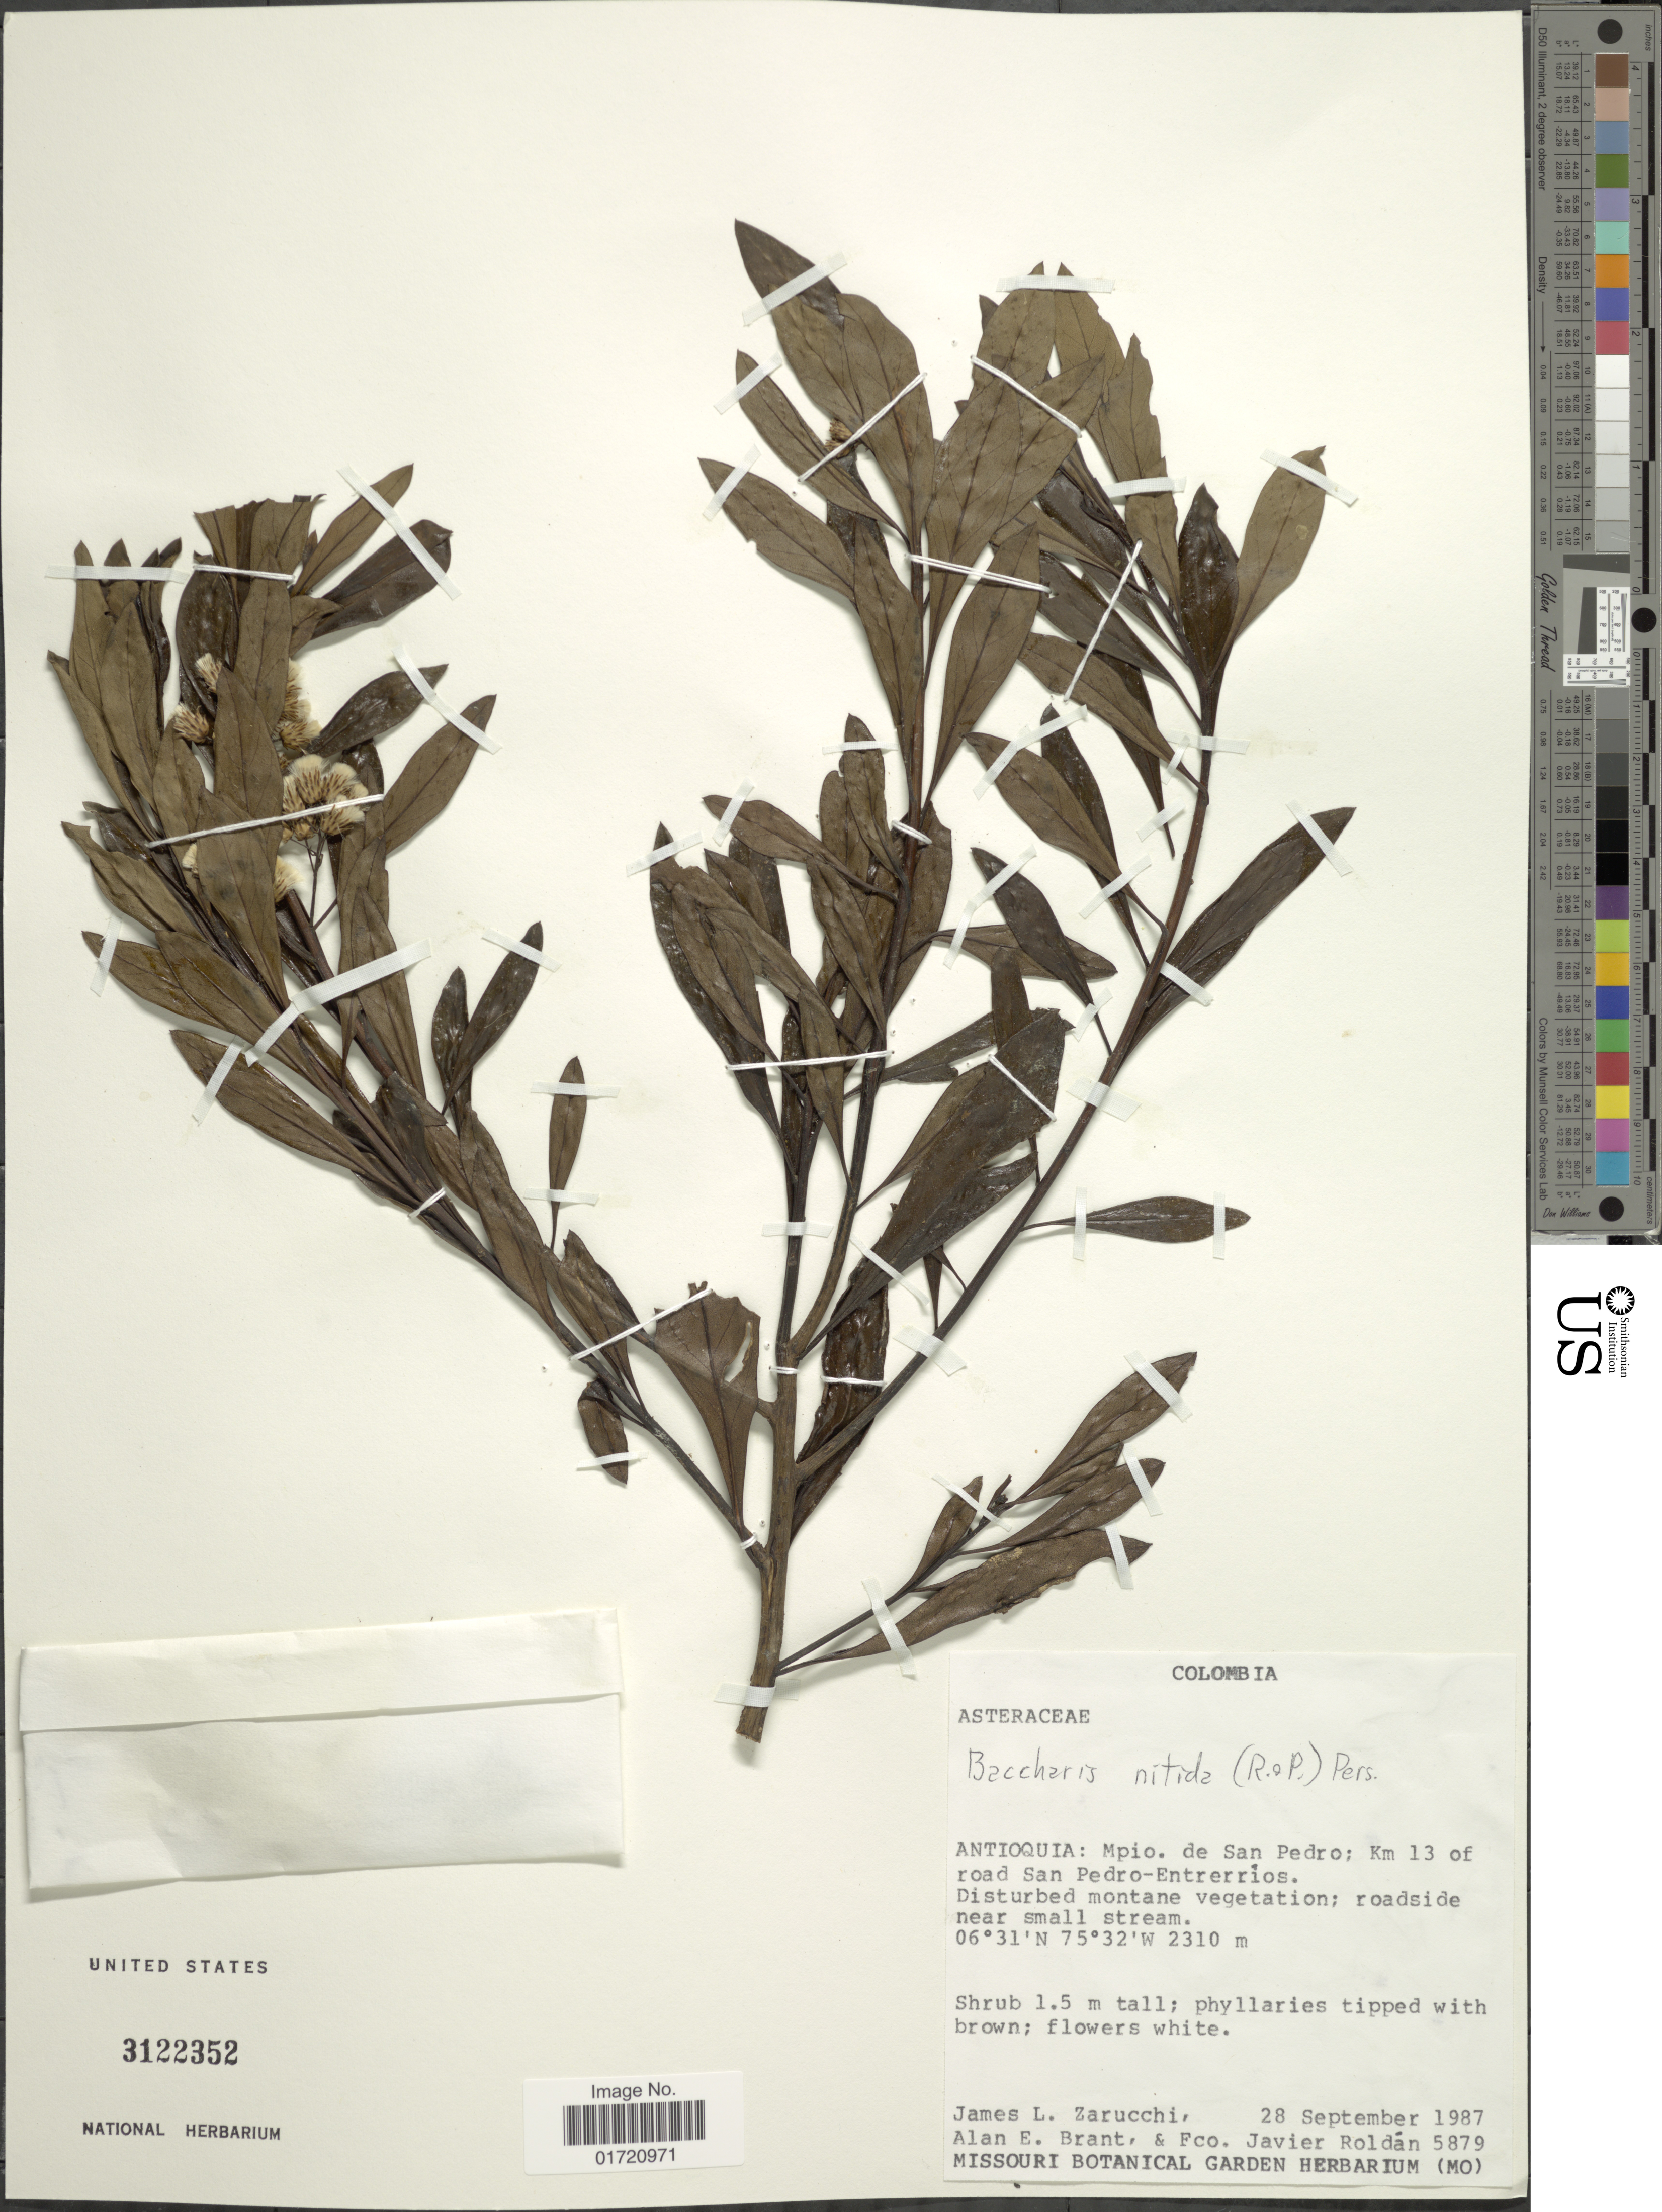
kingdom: Plantae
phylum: Tracheophyta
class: Magnoliopsida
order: Asterales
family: Asteraceae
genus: Baccharis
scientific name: Baccharis nitida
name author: (Ruiz & Pav.) Pers.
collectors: J. L. Zarucchi, A. Brant & F. J. Roldán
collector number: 2879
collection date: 1987-09-28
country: Colombia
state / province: Antioquia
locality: Mpio. de San Pedro, km 13 of road San Pedro-Entrerrios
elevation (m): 2310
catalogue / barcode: US 3122352